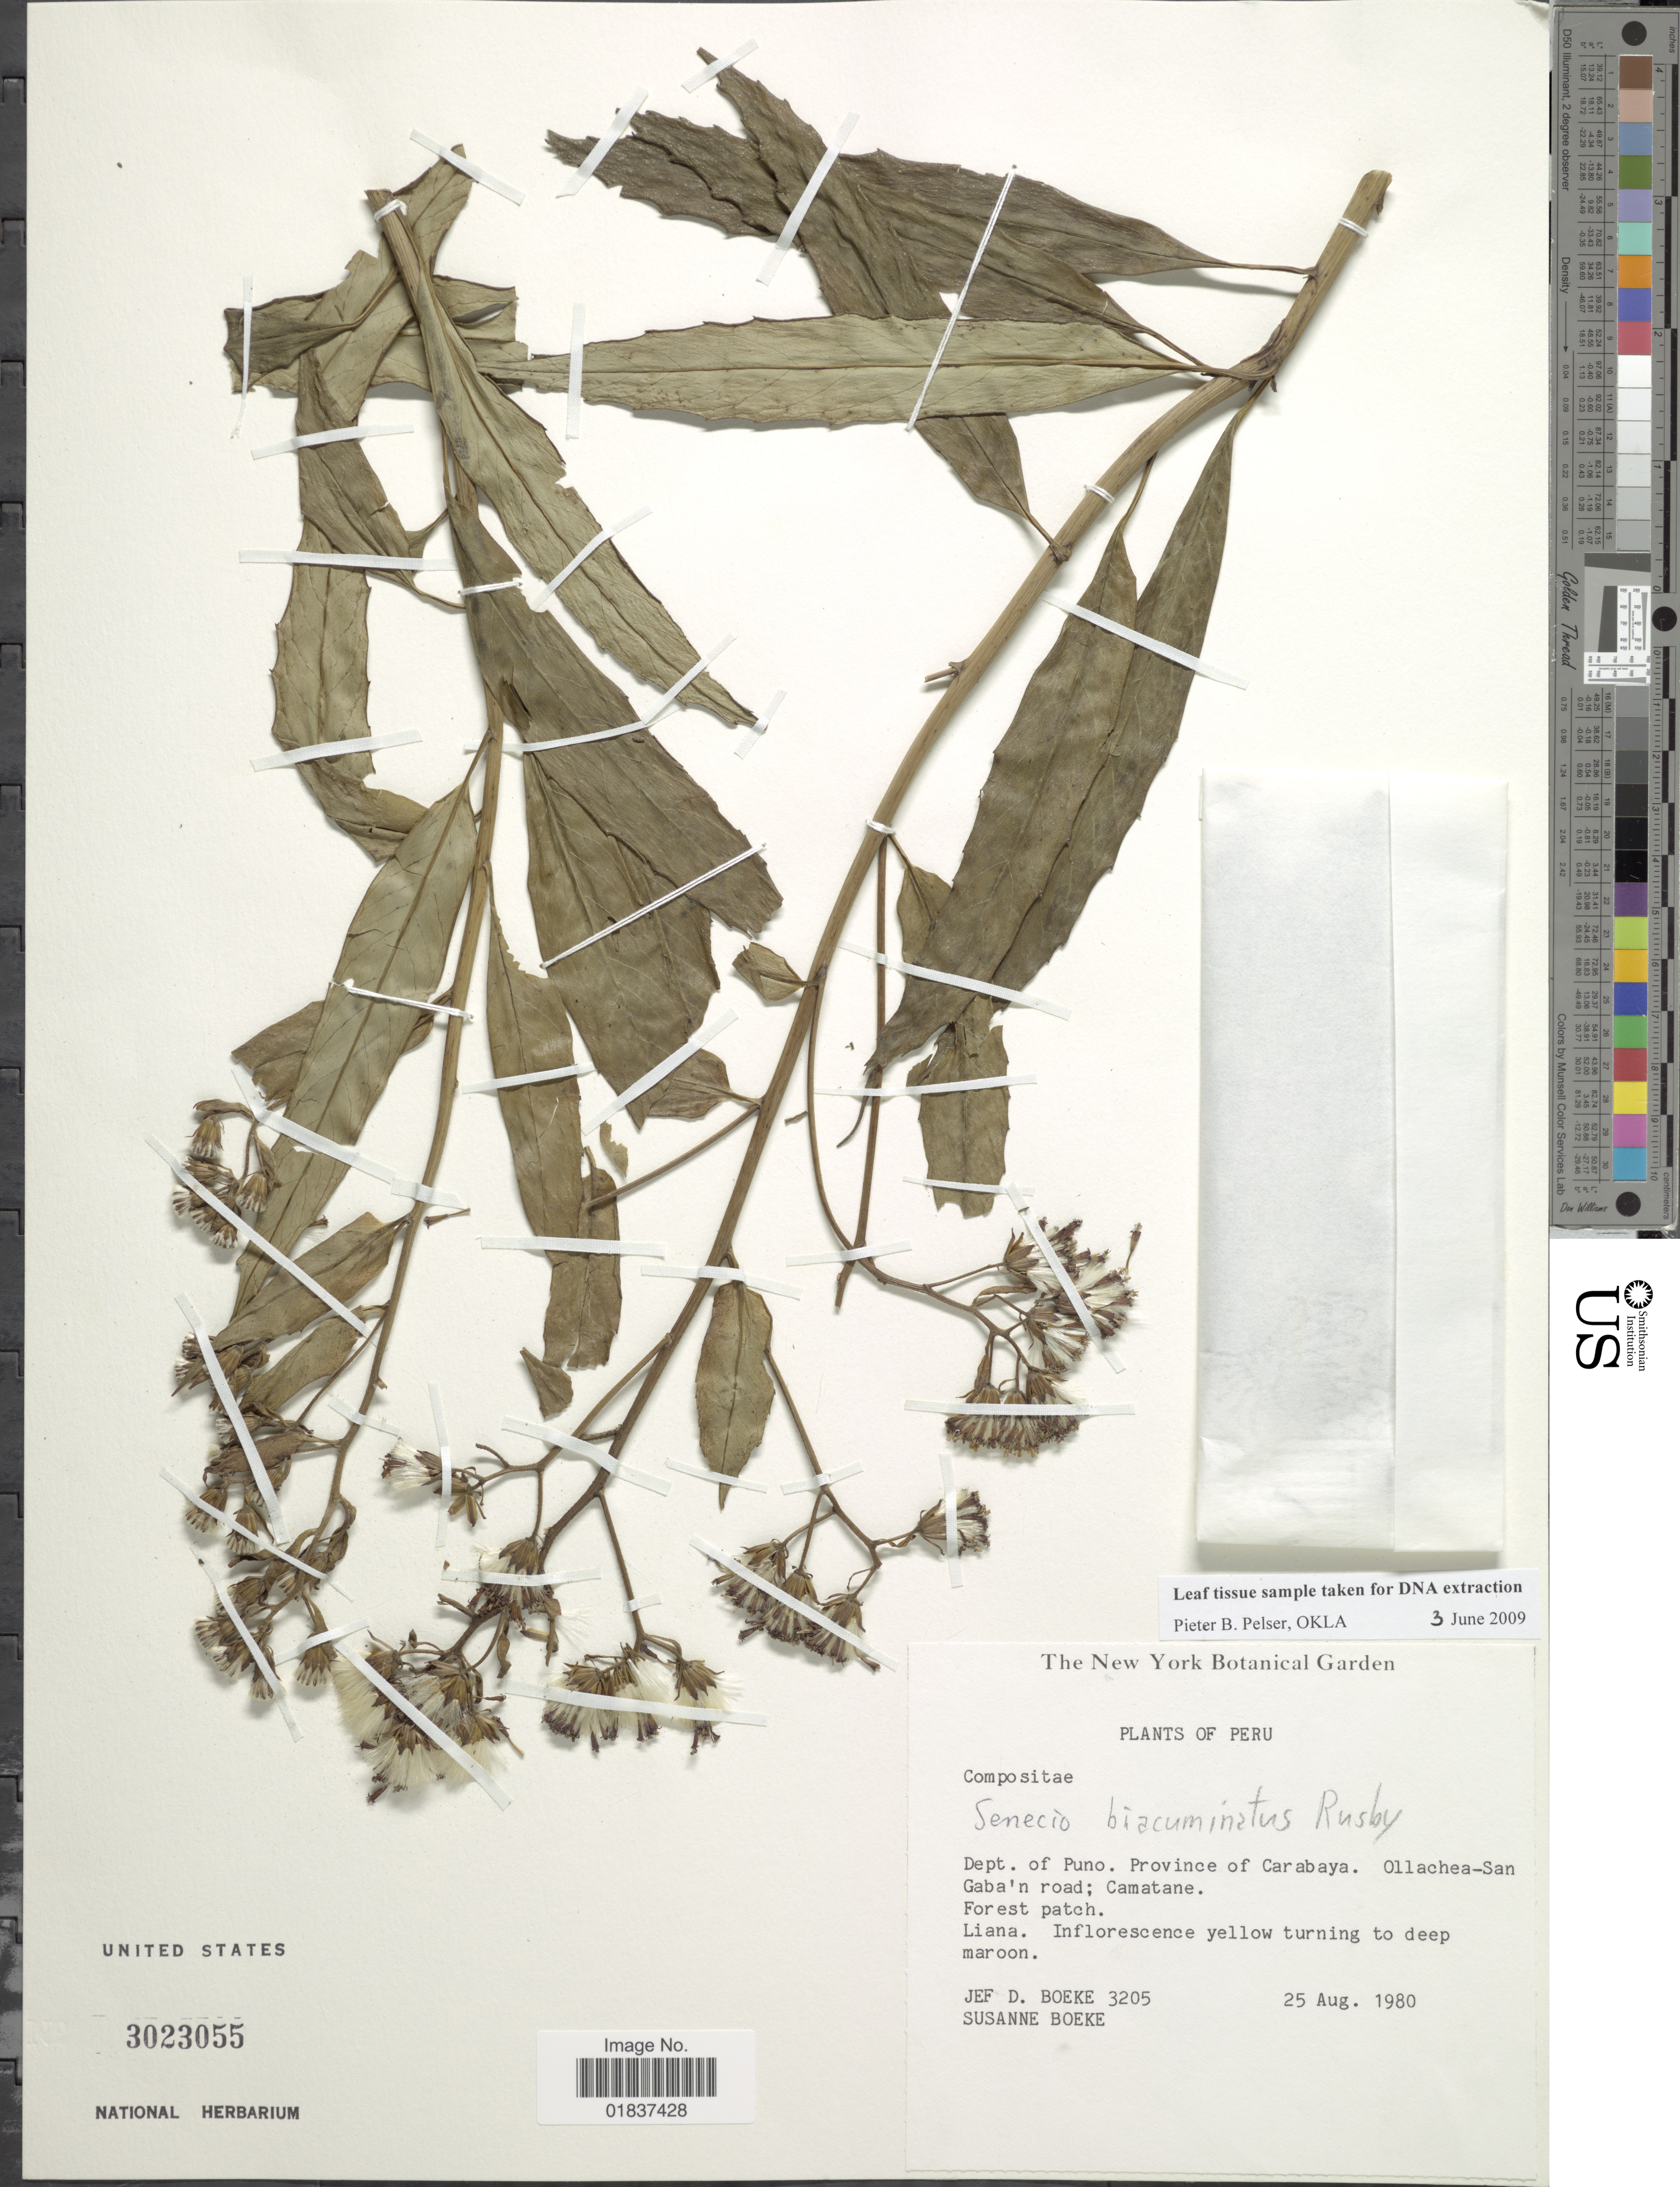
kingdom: Plantae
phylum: Tracheophyta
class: Magnoliopsida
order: Asterales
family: Asteraceae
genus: Dendrophorbium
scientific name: Dendrophorbium biacuminatum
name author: (Rusby) C. Jeffrey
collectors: J. D. Boeke & S. Boeke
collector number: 3205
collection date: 1980-08-25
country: Peru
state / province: Puno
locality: Dept. of Puno. Province of Carabaya. Ollachea-San Gaba'n road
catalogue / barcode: US 3023055